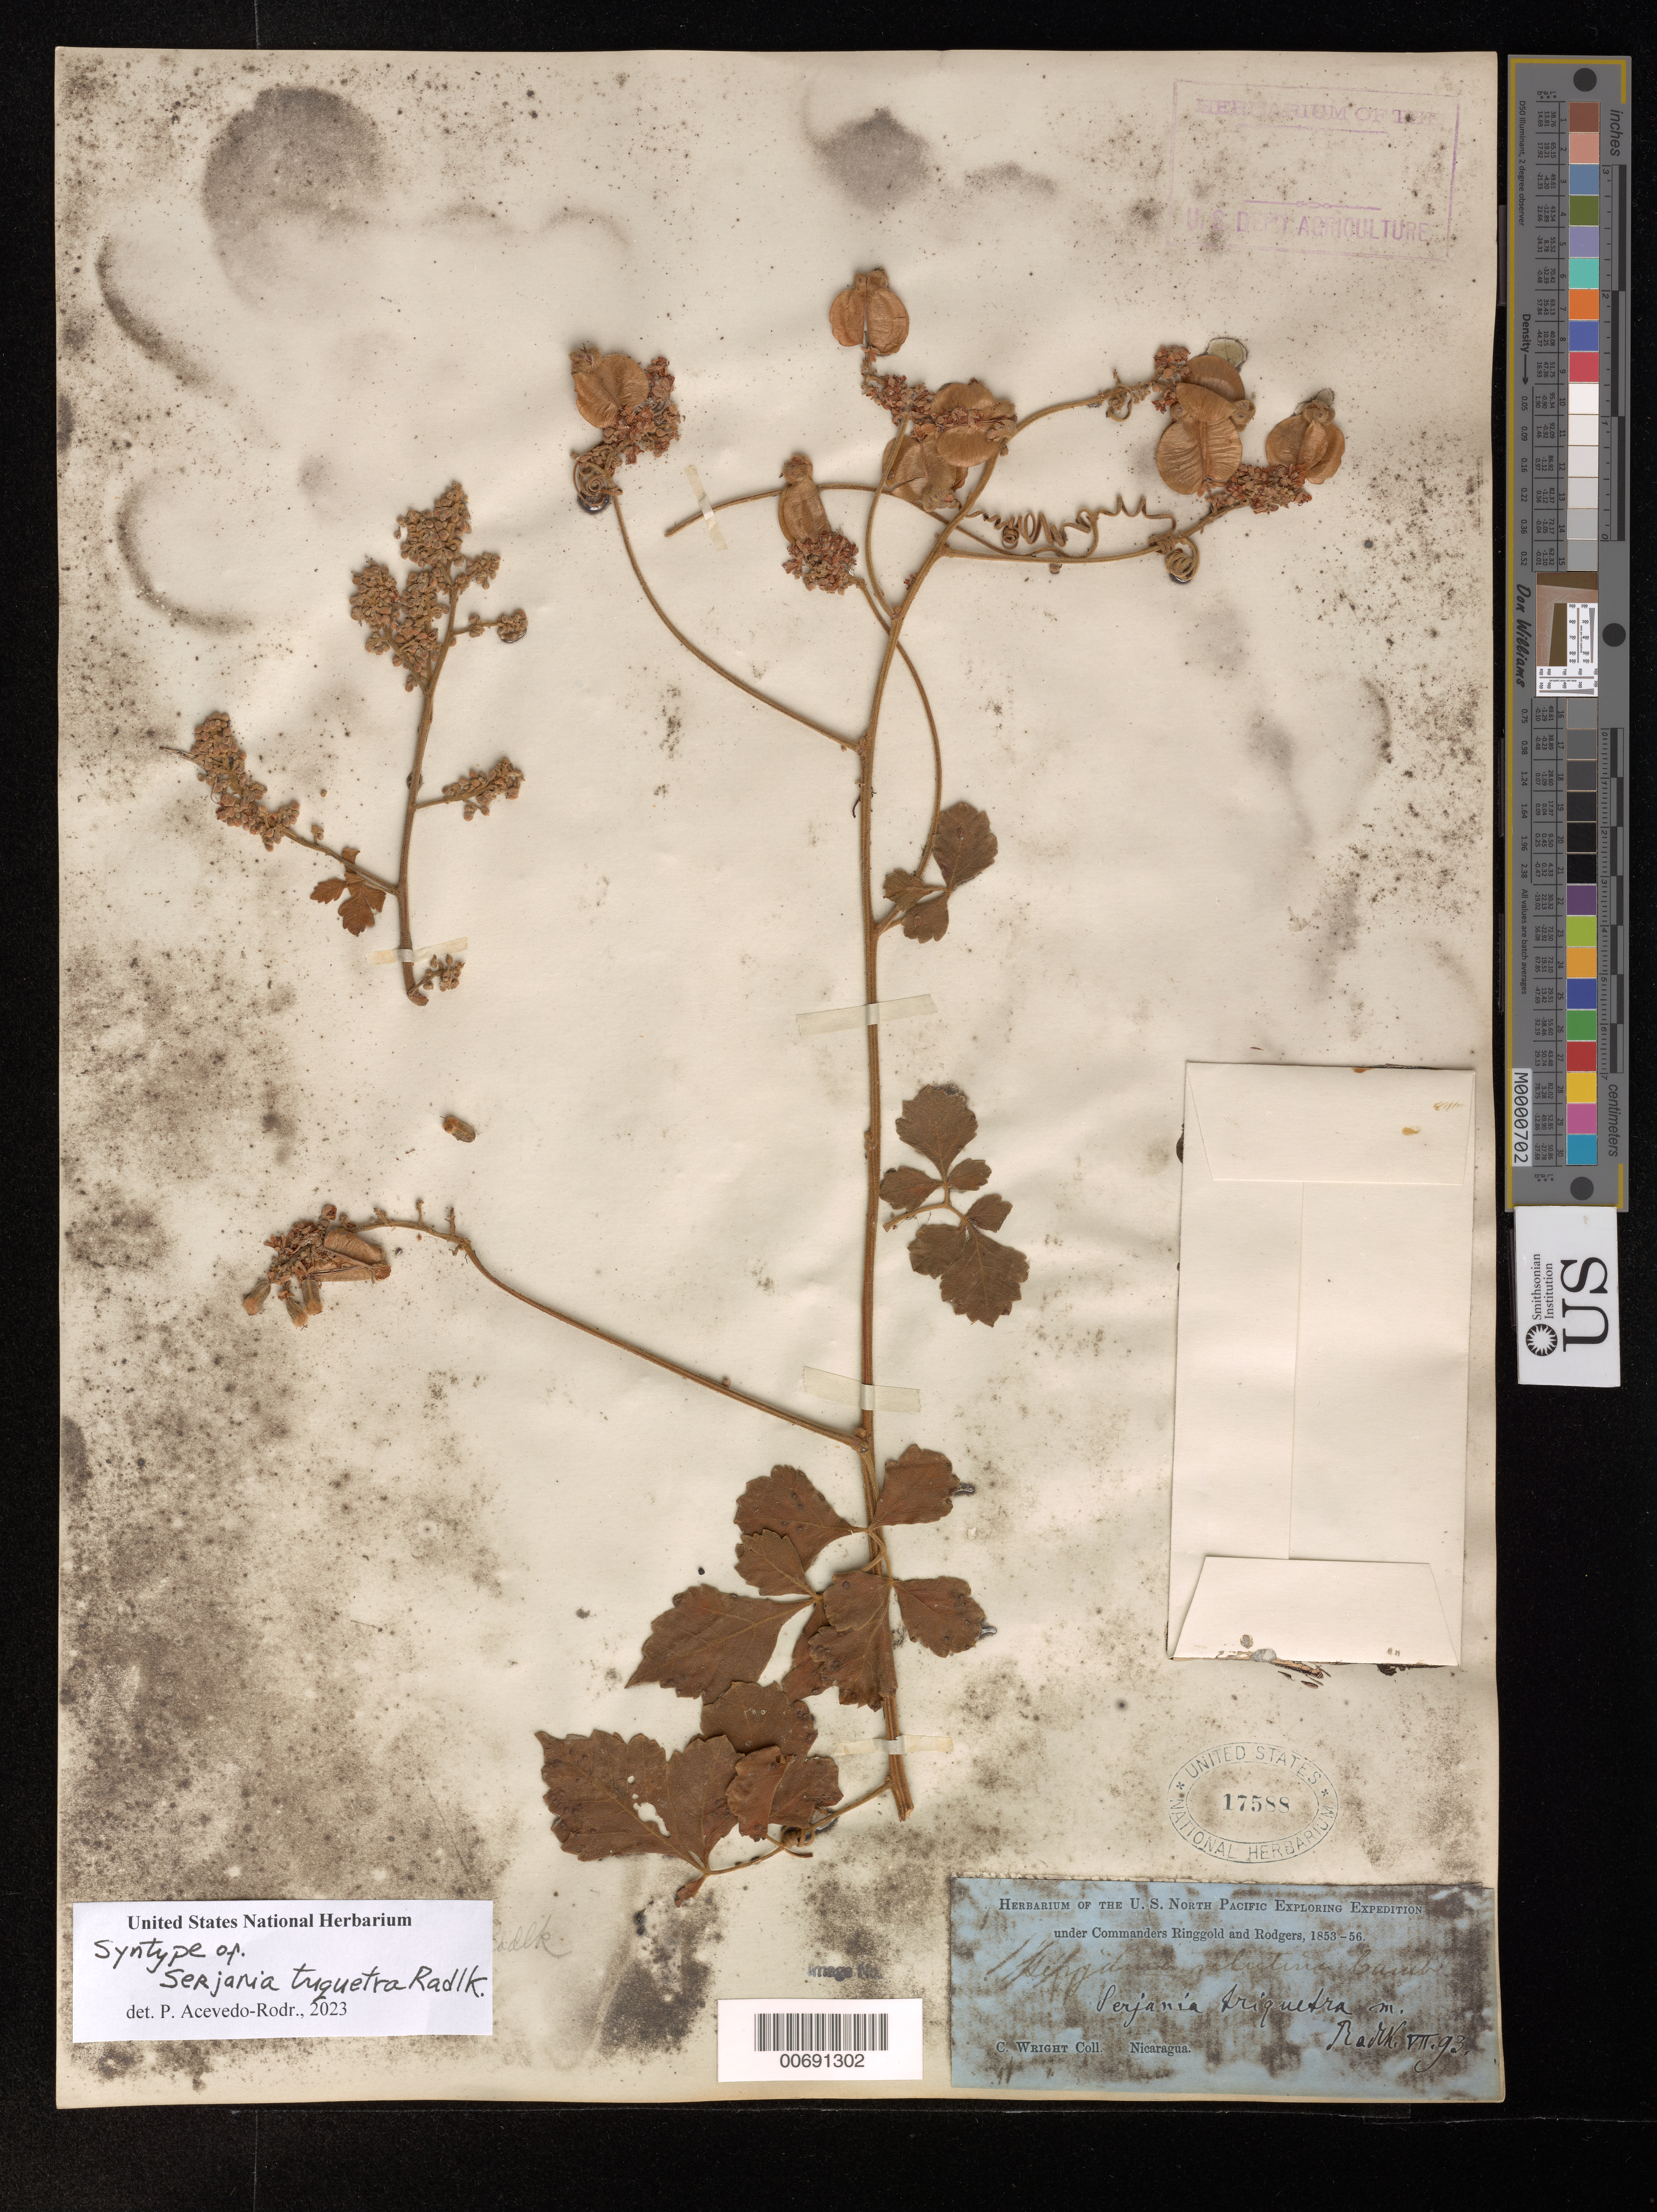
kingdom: Plantae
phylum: Tracheophyta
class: Magnoliopsida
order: Sapindales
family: Sapindaceae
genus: Serjania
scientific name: Serjania triquetra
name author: Radlk.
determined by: Acevedo-Rodríguez, P., (BOT), Smithsonian Institution - National Museum of Natural History (UNITED STATES)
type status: Syntype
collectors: C. Wright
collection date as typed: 1853 to -- --- 1856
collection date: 1853/1856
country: Nicaragua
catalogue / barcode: US 17588